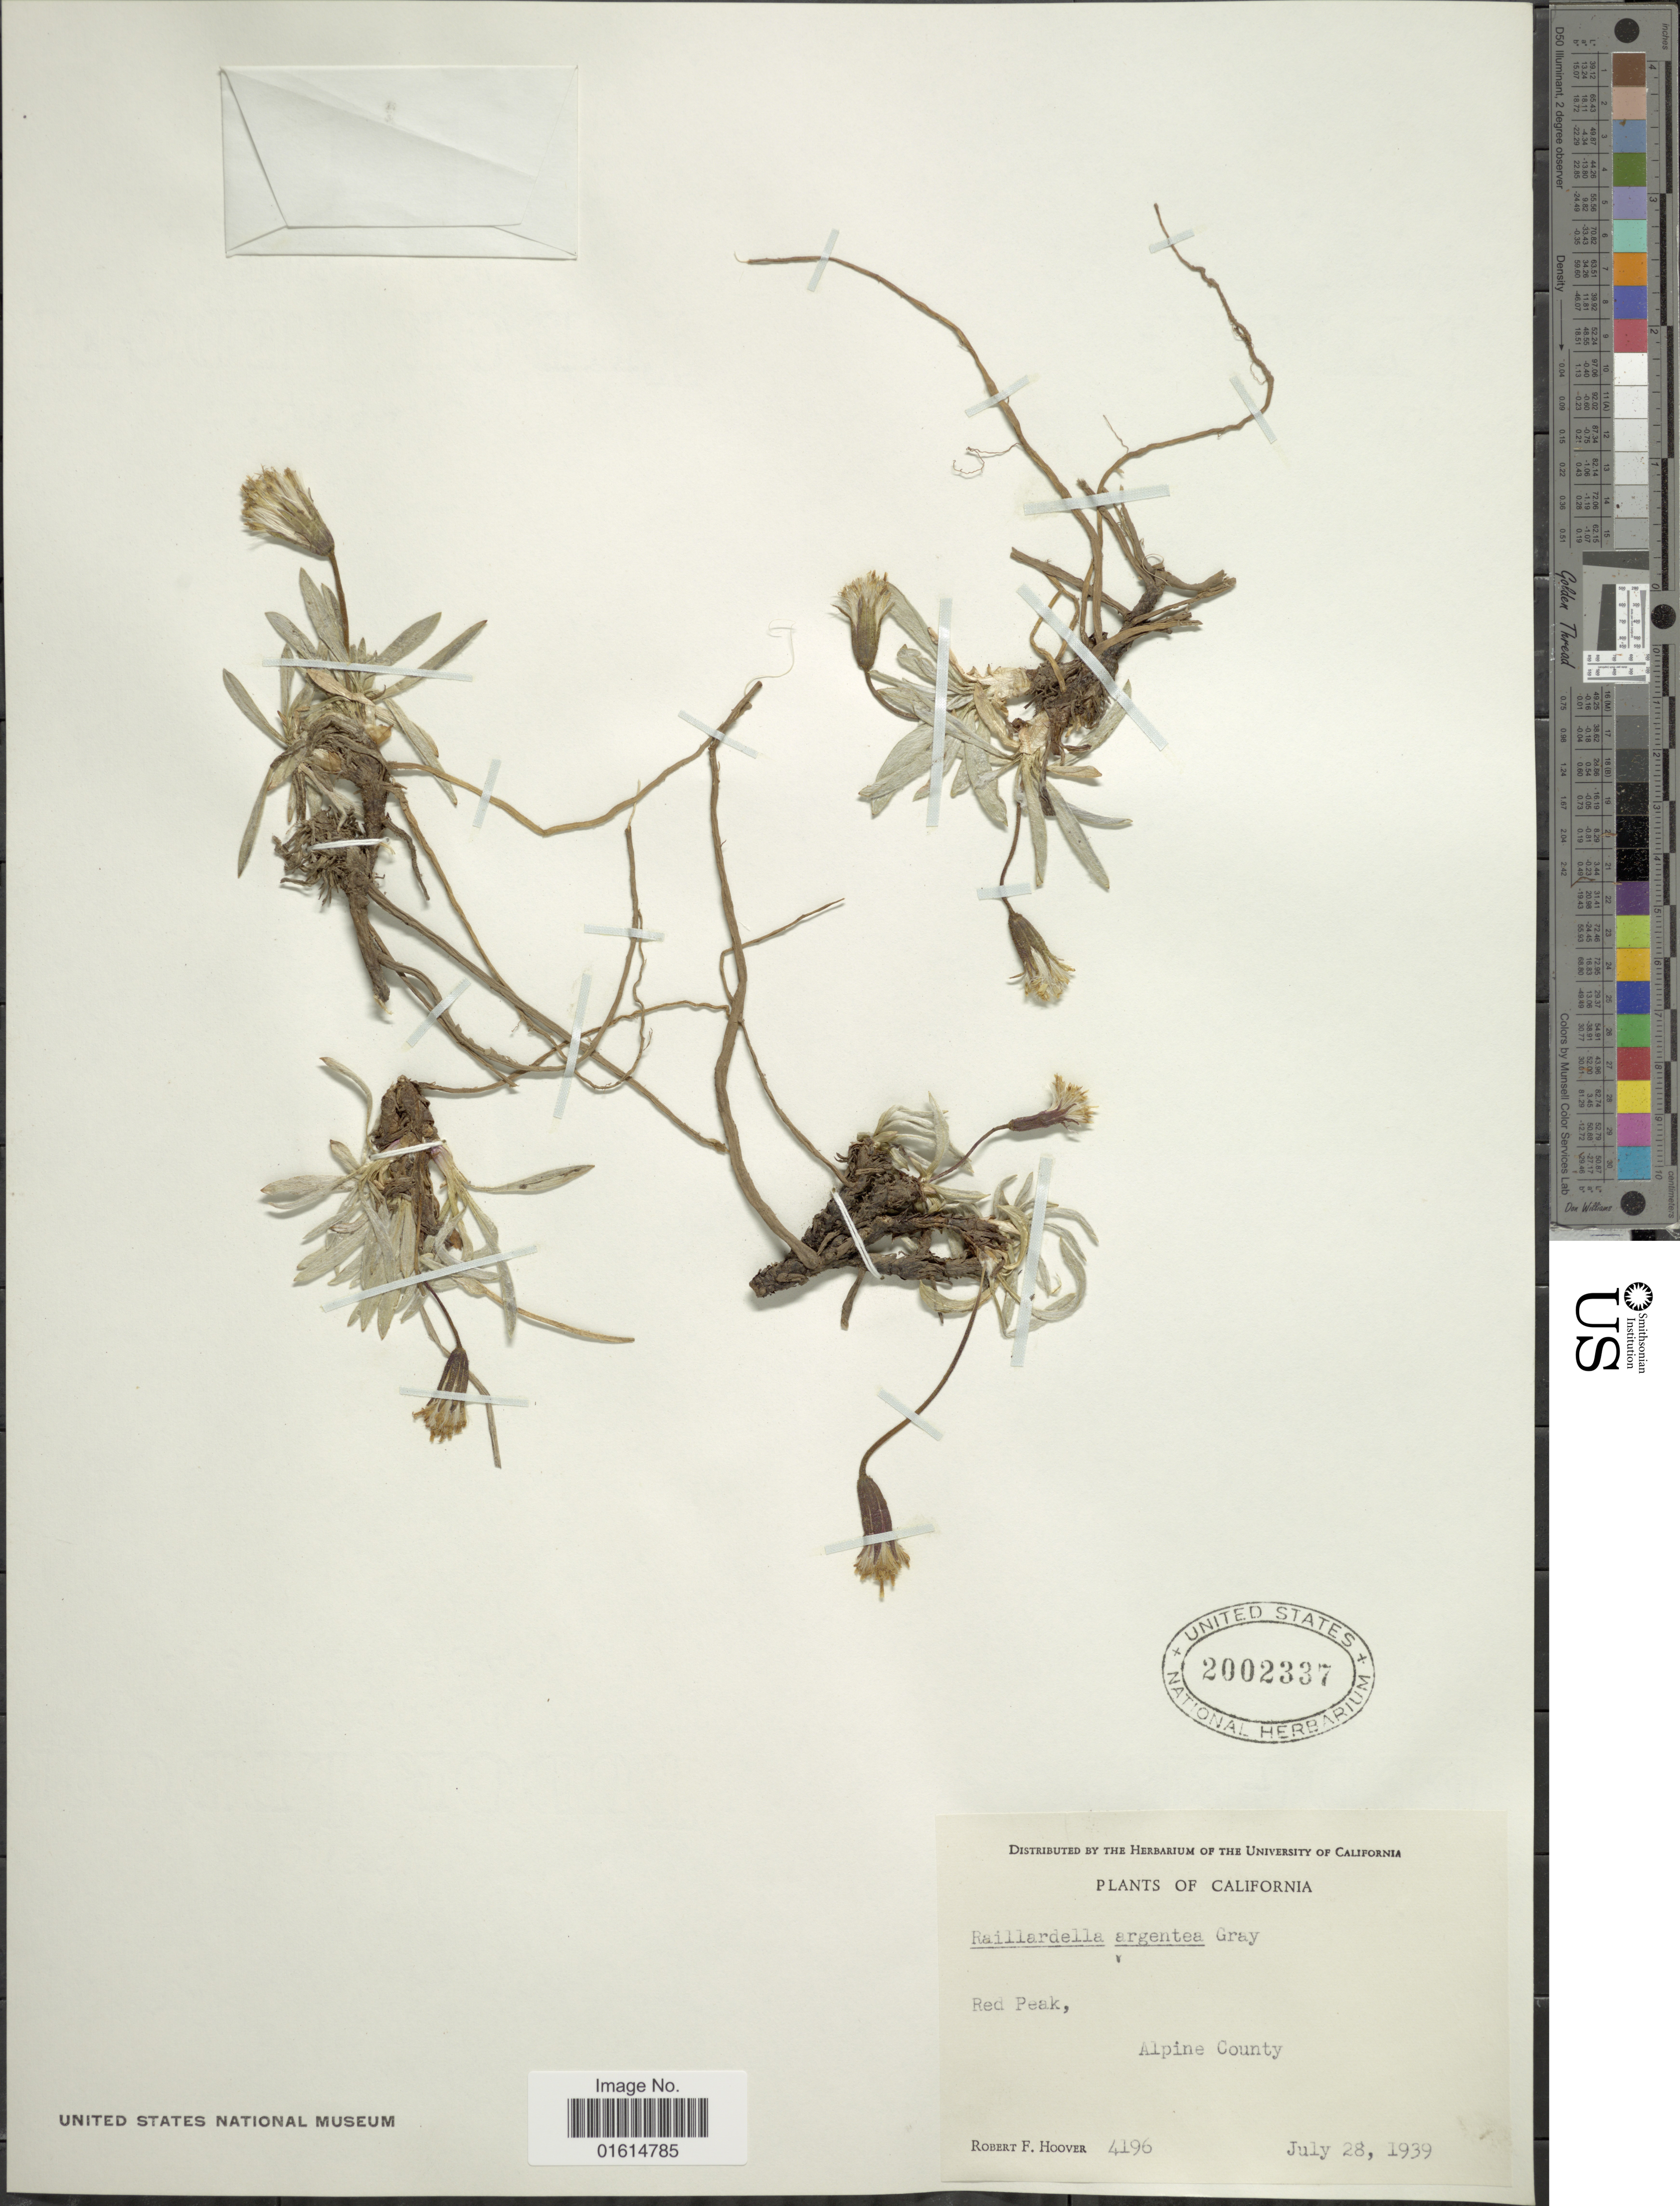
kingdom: Plantae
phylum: Tracheophyta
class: Magnoliopsida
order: Asterales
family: Asteraceae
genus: Raillardella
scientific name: Raillardella argentea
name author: A. Gray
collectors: R. F. Hoover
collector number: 4196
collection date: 1939-07-28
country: United States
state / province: California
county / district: Alpine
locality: Red Peak, Alpine County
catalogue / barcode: US 2002337